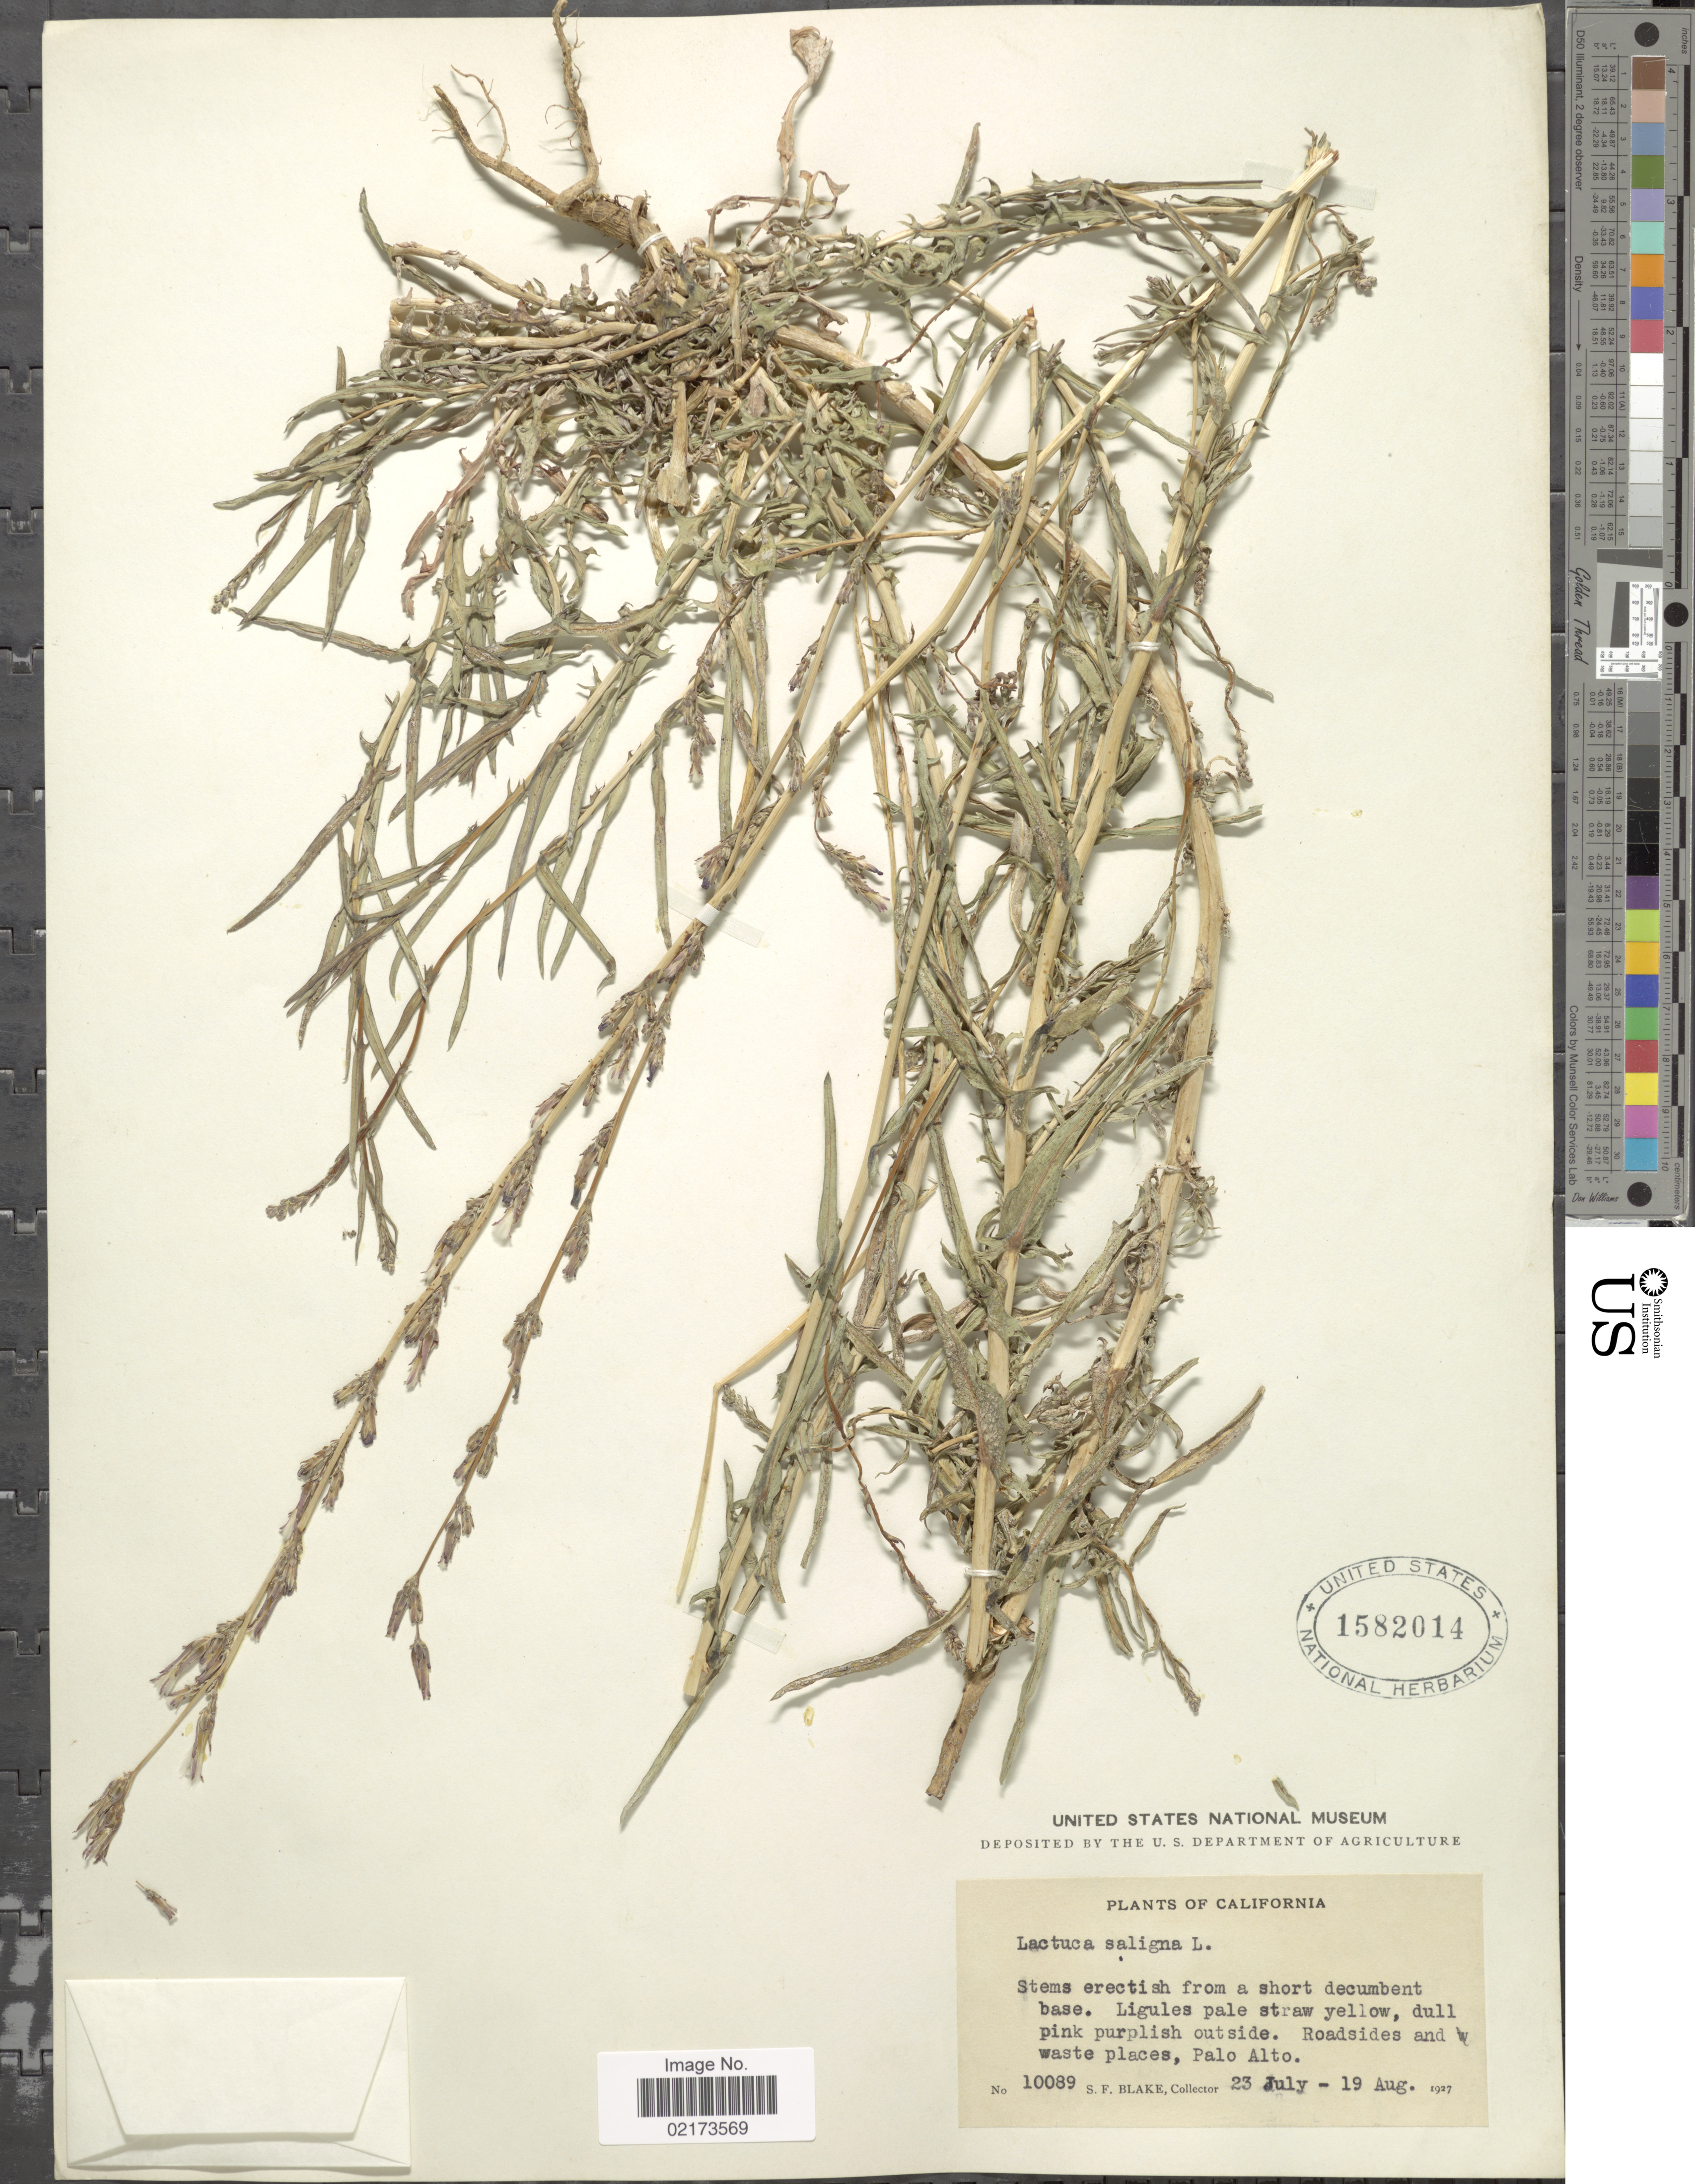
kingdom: Plantae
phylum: Tracheophyta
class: Magnoliopsida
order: Asterales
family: Asteraceae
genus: Lactuca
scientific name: Lactuca saligna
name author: L.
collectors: S. Blake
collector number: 10089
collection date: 1927-07-23/1927-08-19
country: United States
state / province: California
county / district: Santa Clara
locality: Palo Alto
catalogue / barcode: US 1582014